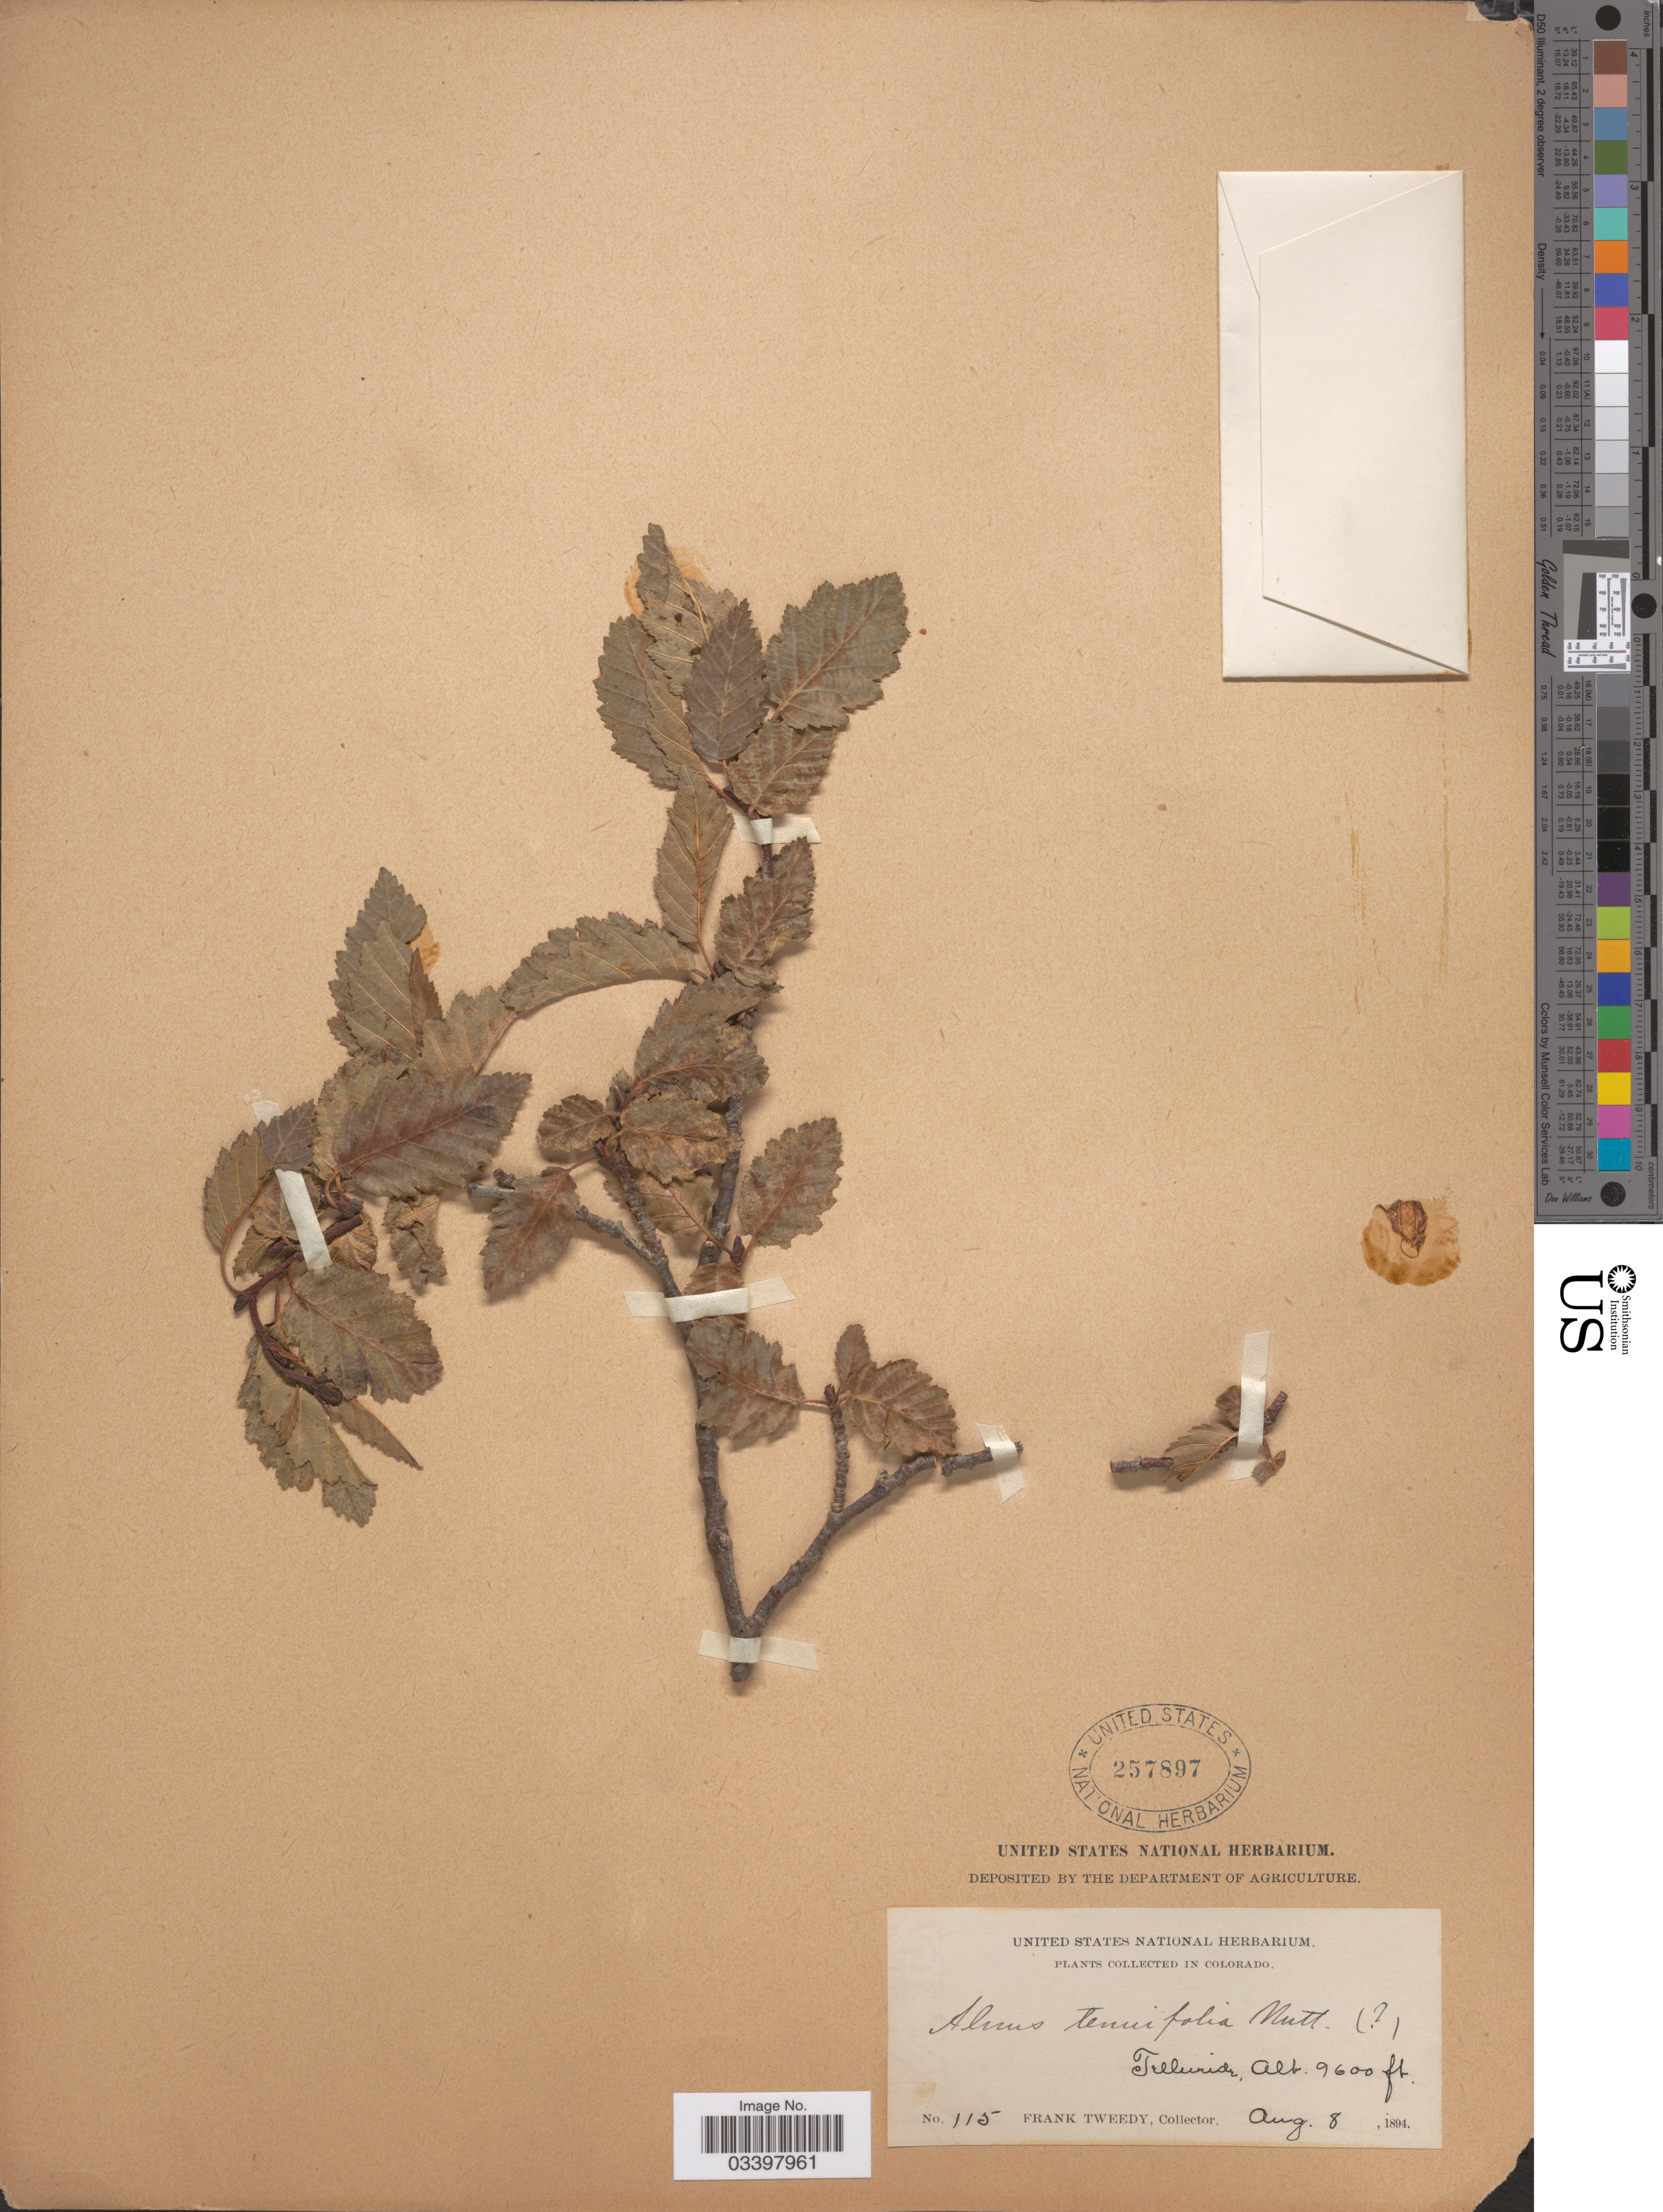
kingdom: Plantae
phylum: Tracheophyta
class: Magnoliopsida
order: Fagales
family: Betulaceae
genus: Alnus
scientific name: Alnus tenuifolia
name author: Nutt.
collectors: F. Tweedy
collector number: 115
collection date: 1894-08-08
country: United States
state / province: Colorado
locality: Telluride.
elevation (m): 2926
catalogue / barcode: US 257897